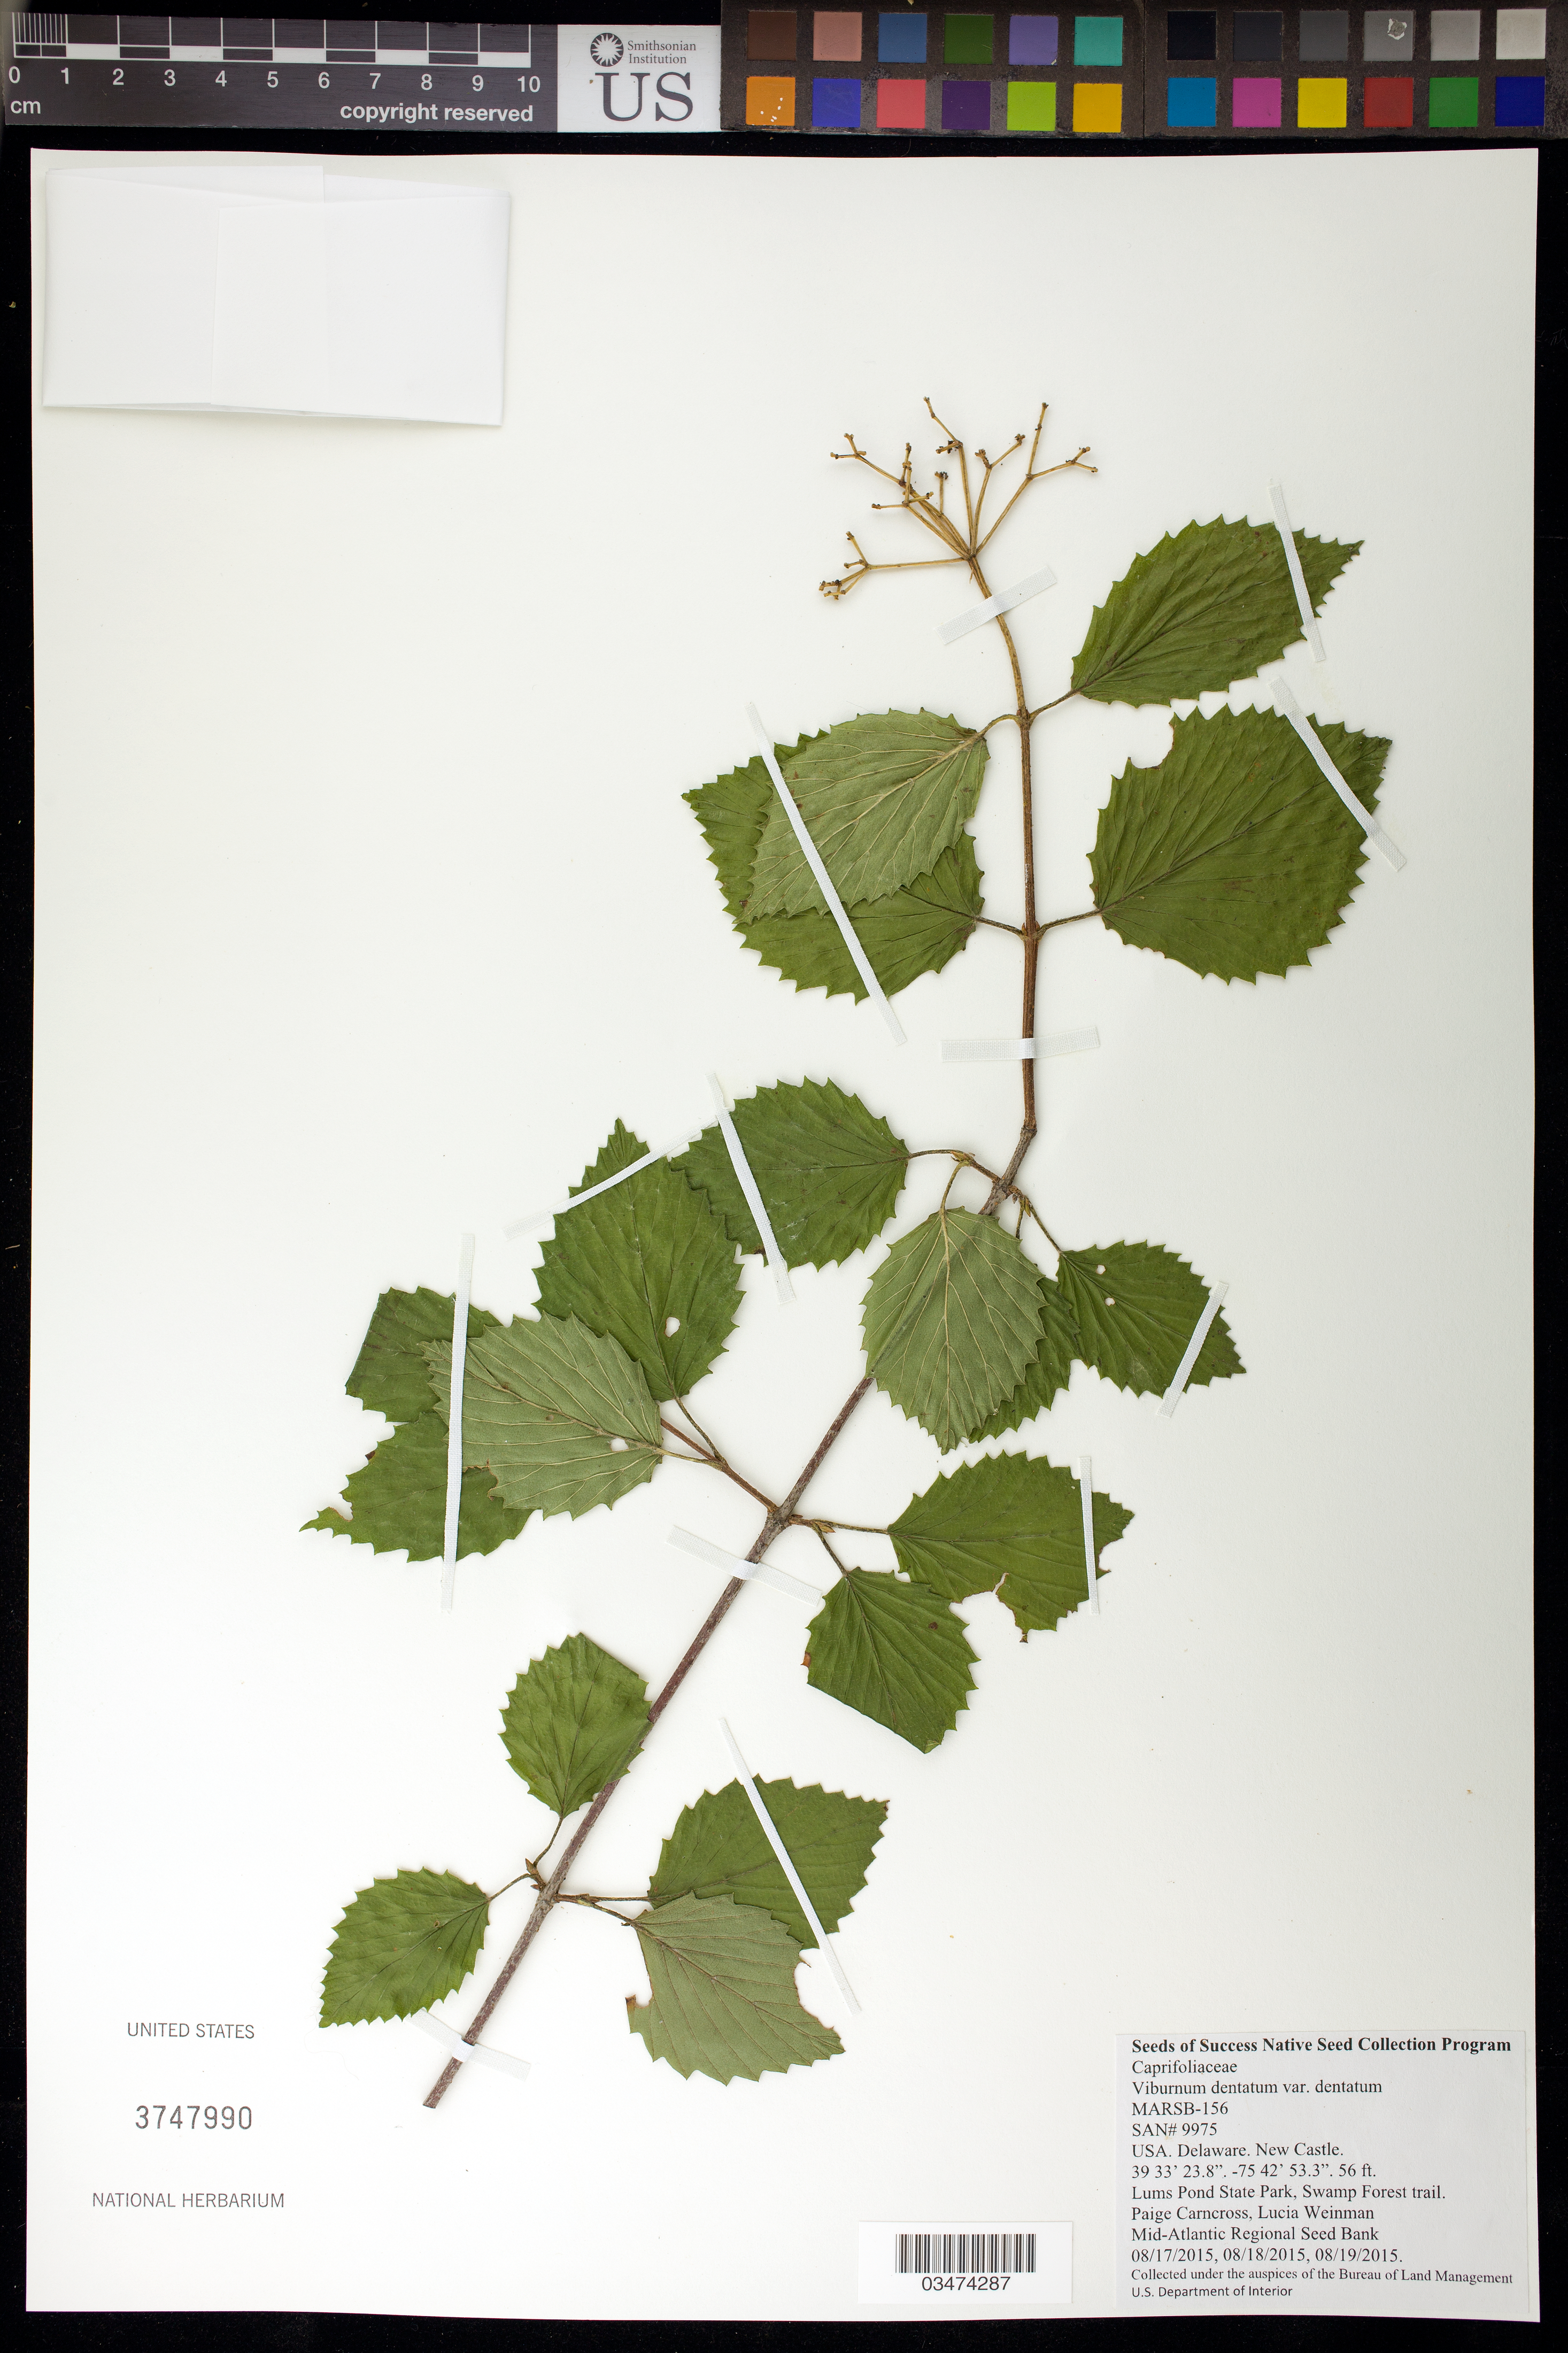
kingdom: Plantae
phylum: Tracheophyta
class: Magnoliopsida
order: Dipsacales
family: Viburnaceae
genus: Viburnum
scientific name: Viburnum dentatum var. dentatum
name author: L.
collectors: P. Carncross & L. Weinman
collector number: MARSB-156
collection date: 2015-08-17/2015-08-19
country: United States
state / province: Delaware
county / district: New Castle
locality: Lums Pond State Park, Swamp Forest Trail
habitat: North-Central Flatwoods and Swamp Forest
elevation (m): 17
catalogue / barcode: US 3747990